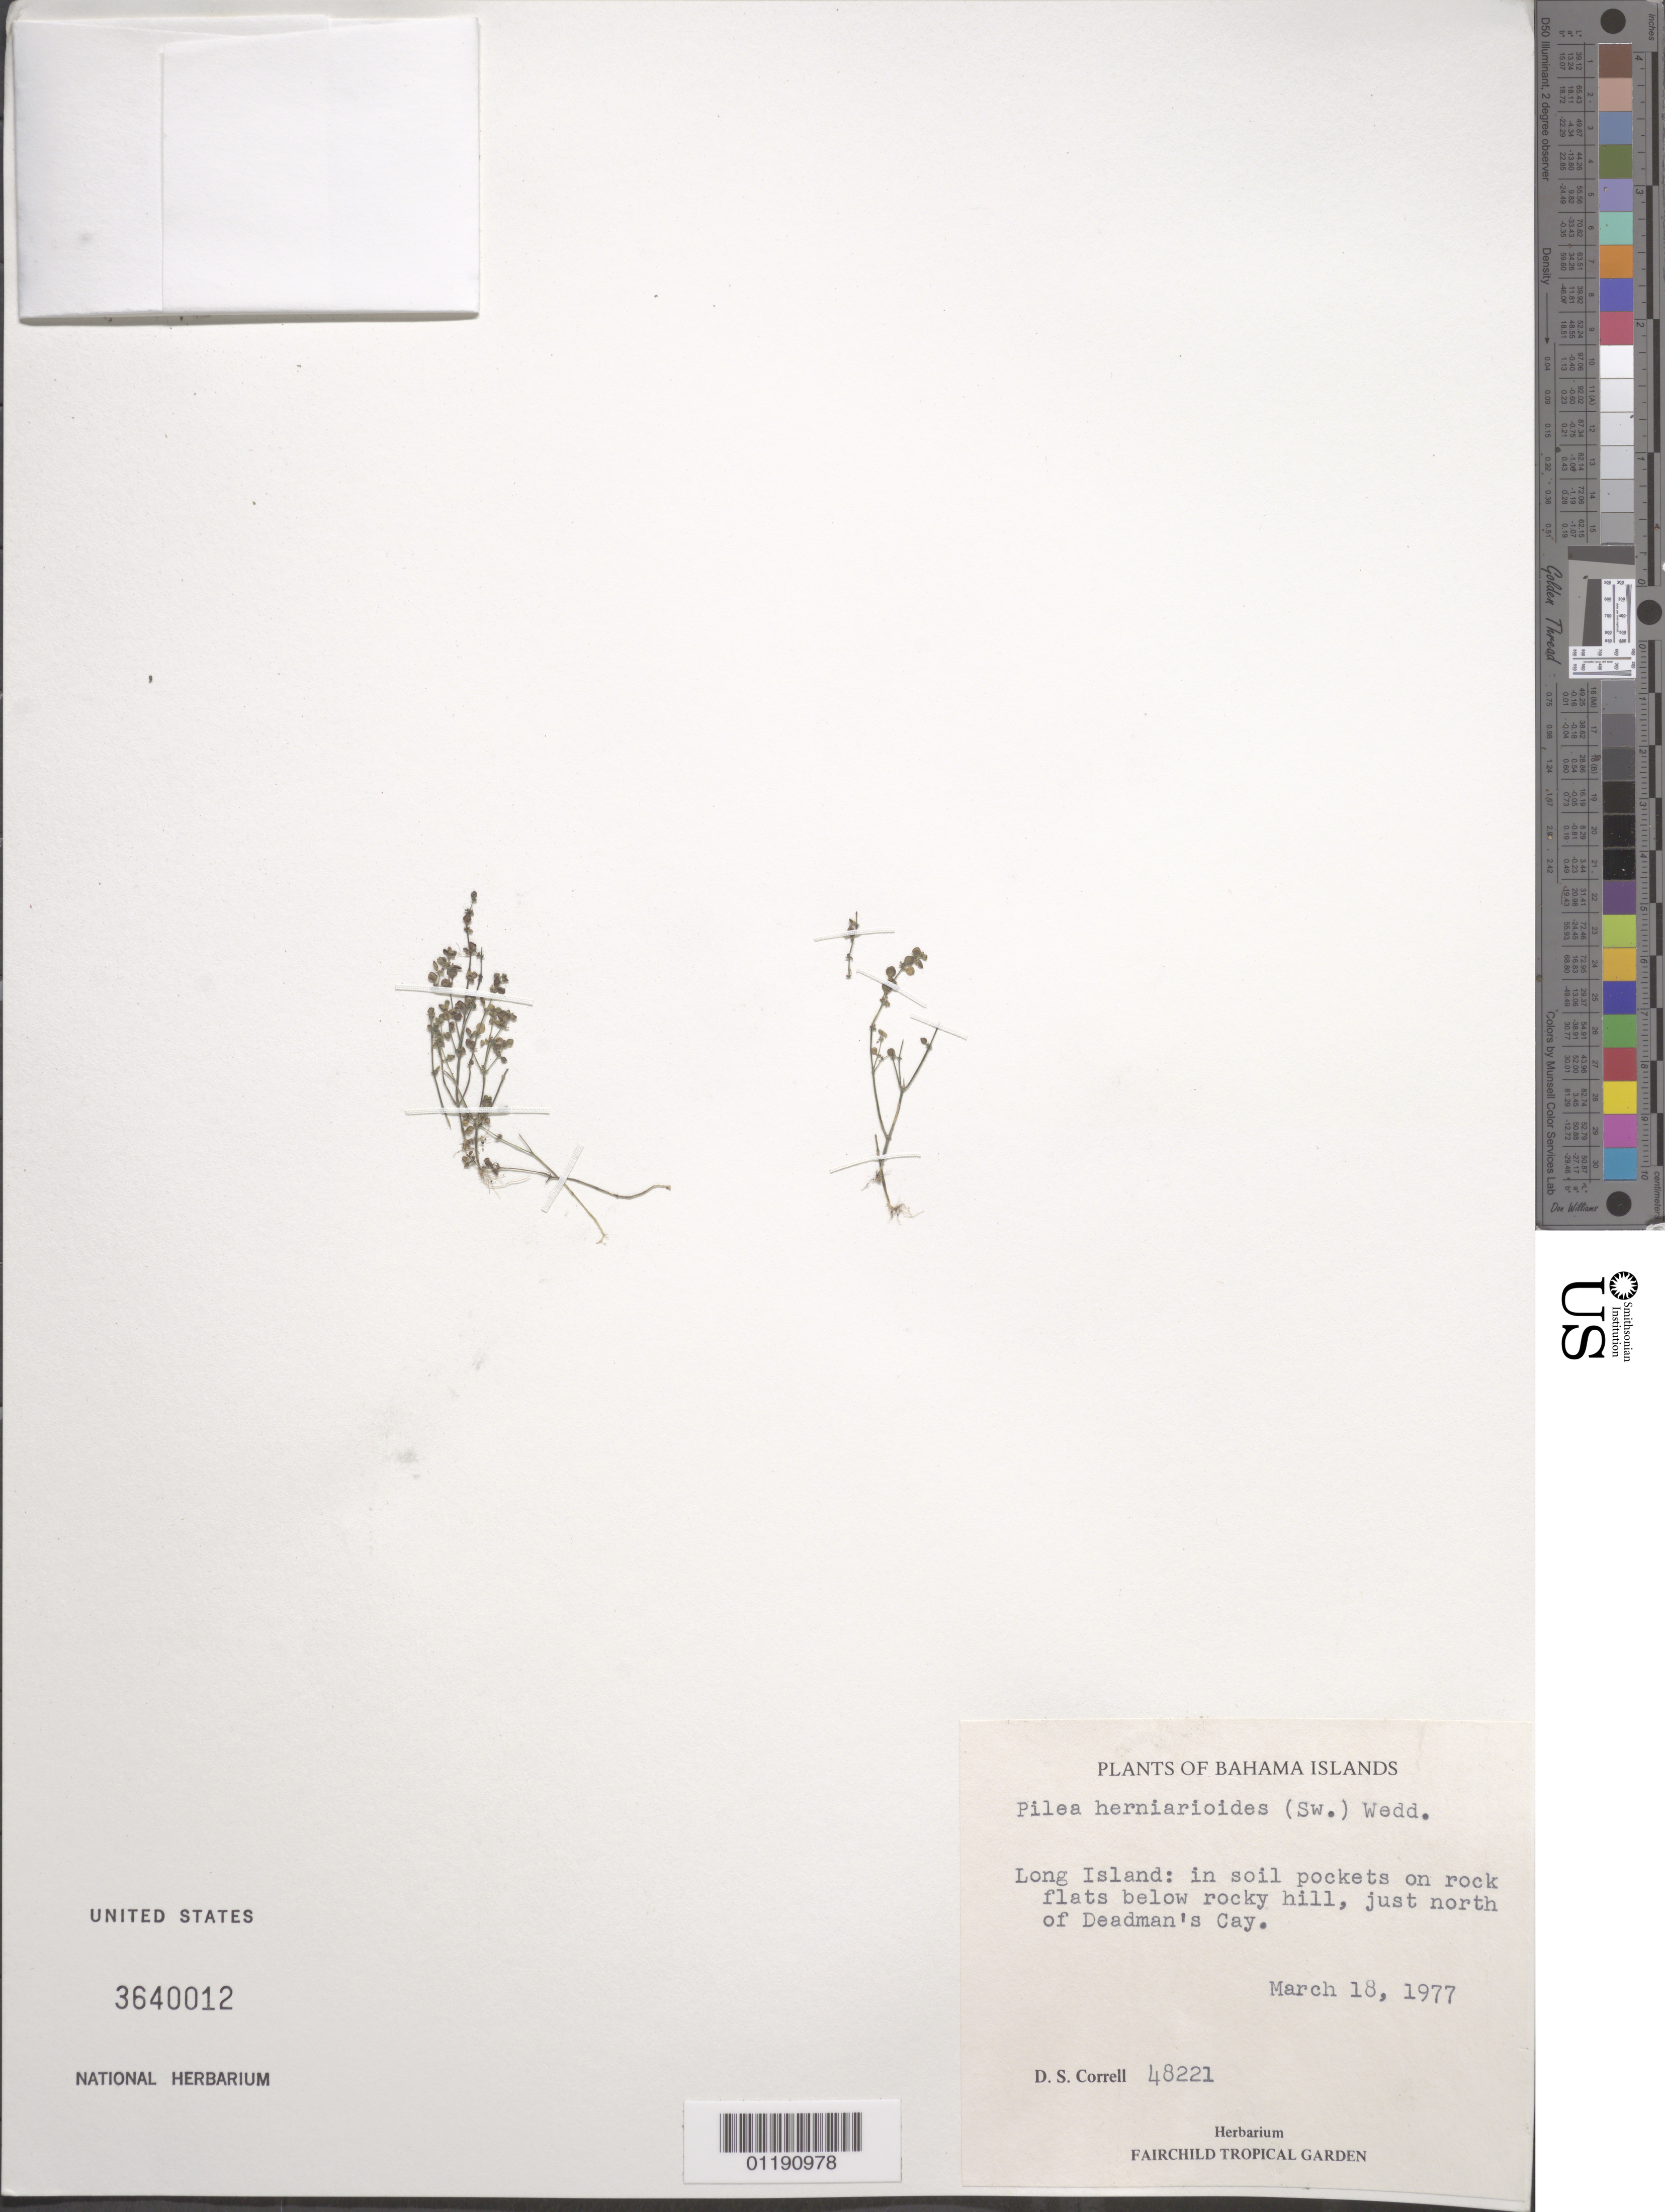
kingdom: Plantae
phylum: Tracheophyta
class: Magnoliopsida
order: Rosales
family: Urticaceae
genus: Pilea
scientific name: Pilea herniarioides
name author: (Sw.) Lindl.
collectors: D. S. Correll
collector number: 48221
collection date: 1977-03-18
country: Bahamas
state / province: Long Island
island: Long Island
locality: Long Island: in soil pockets on rock flats below rocky hill, just N of Deadman's Cay.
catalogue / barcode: US 3640012